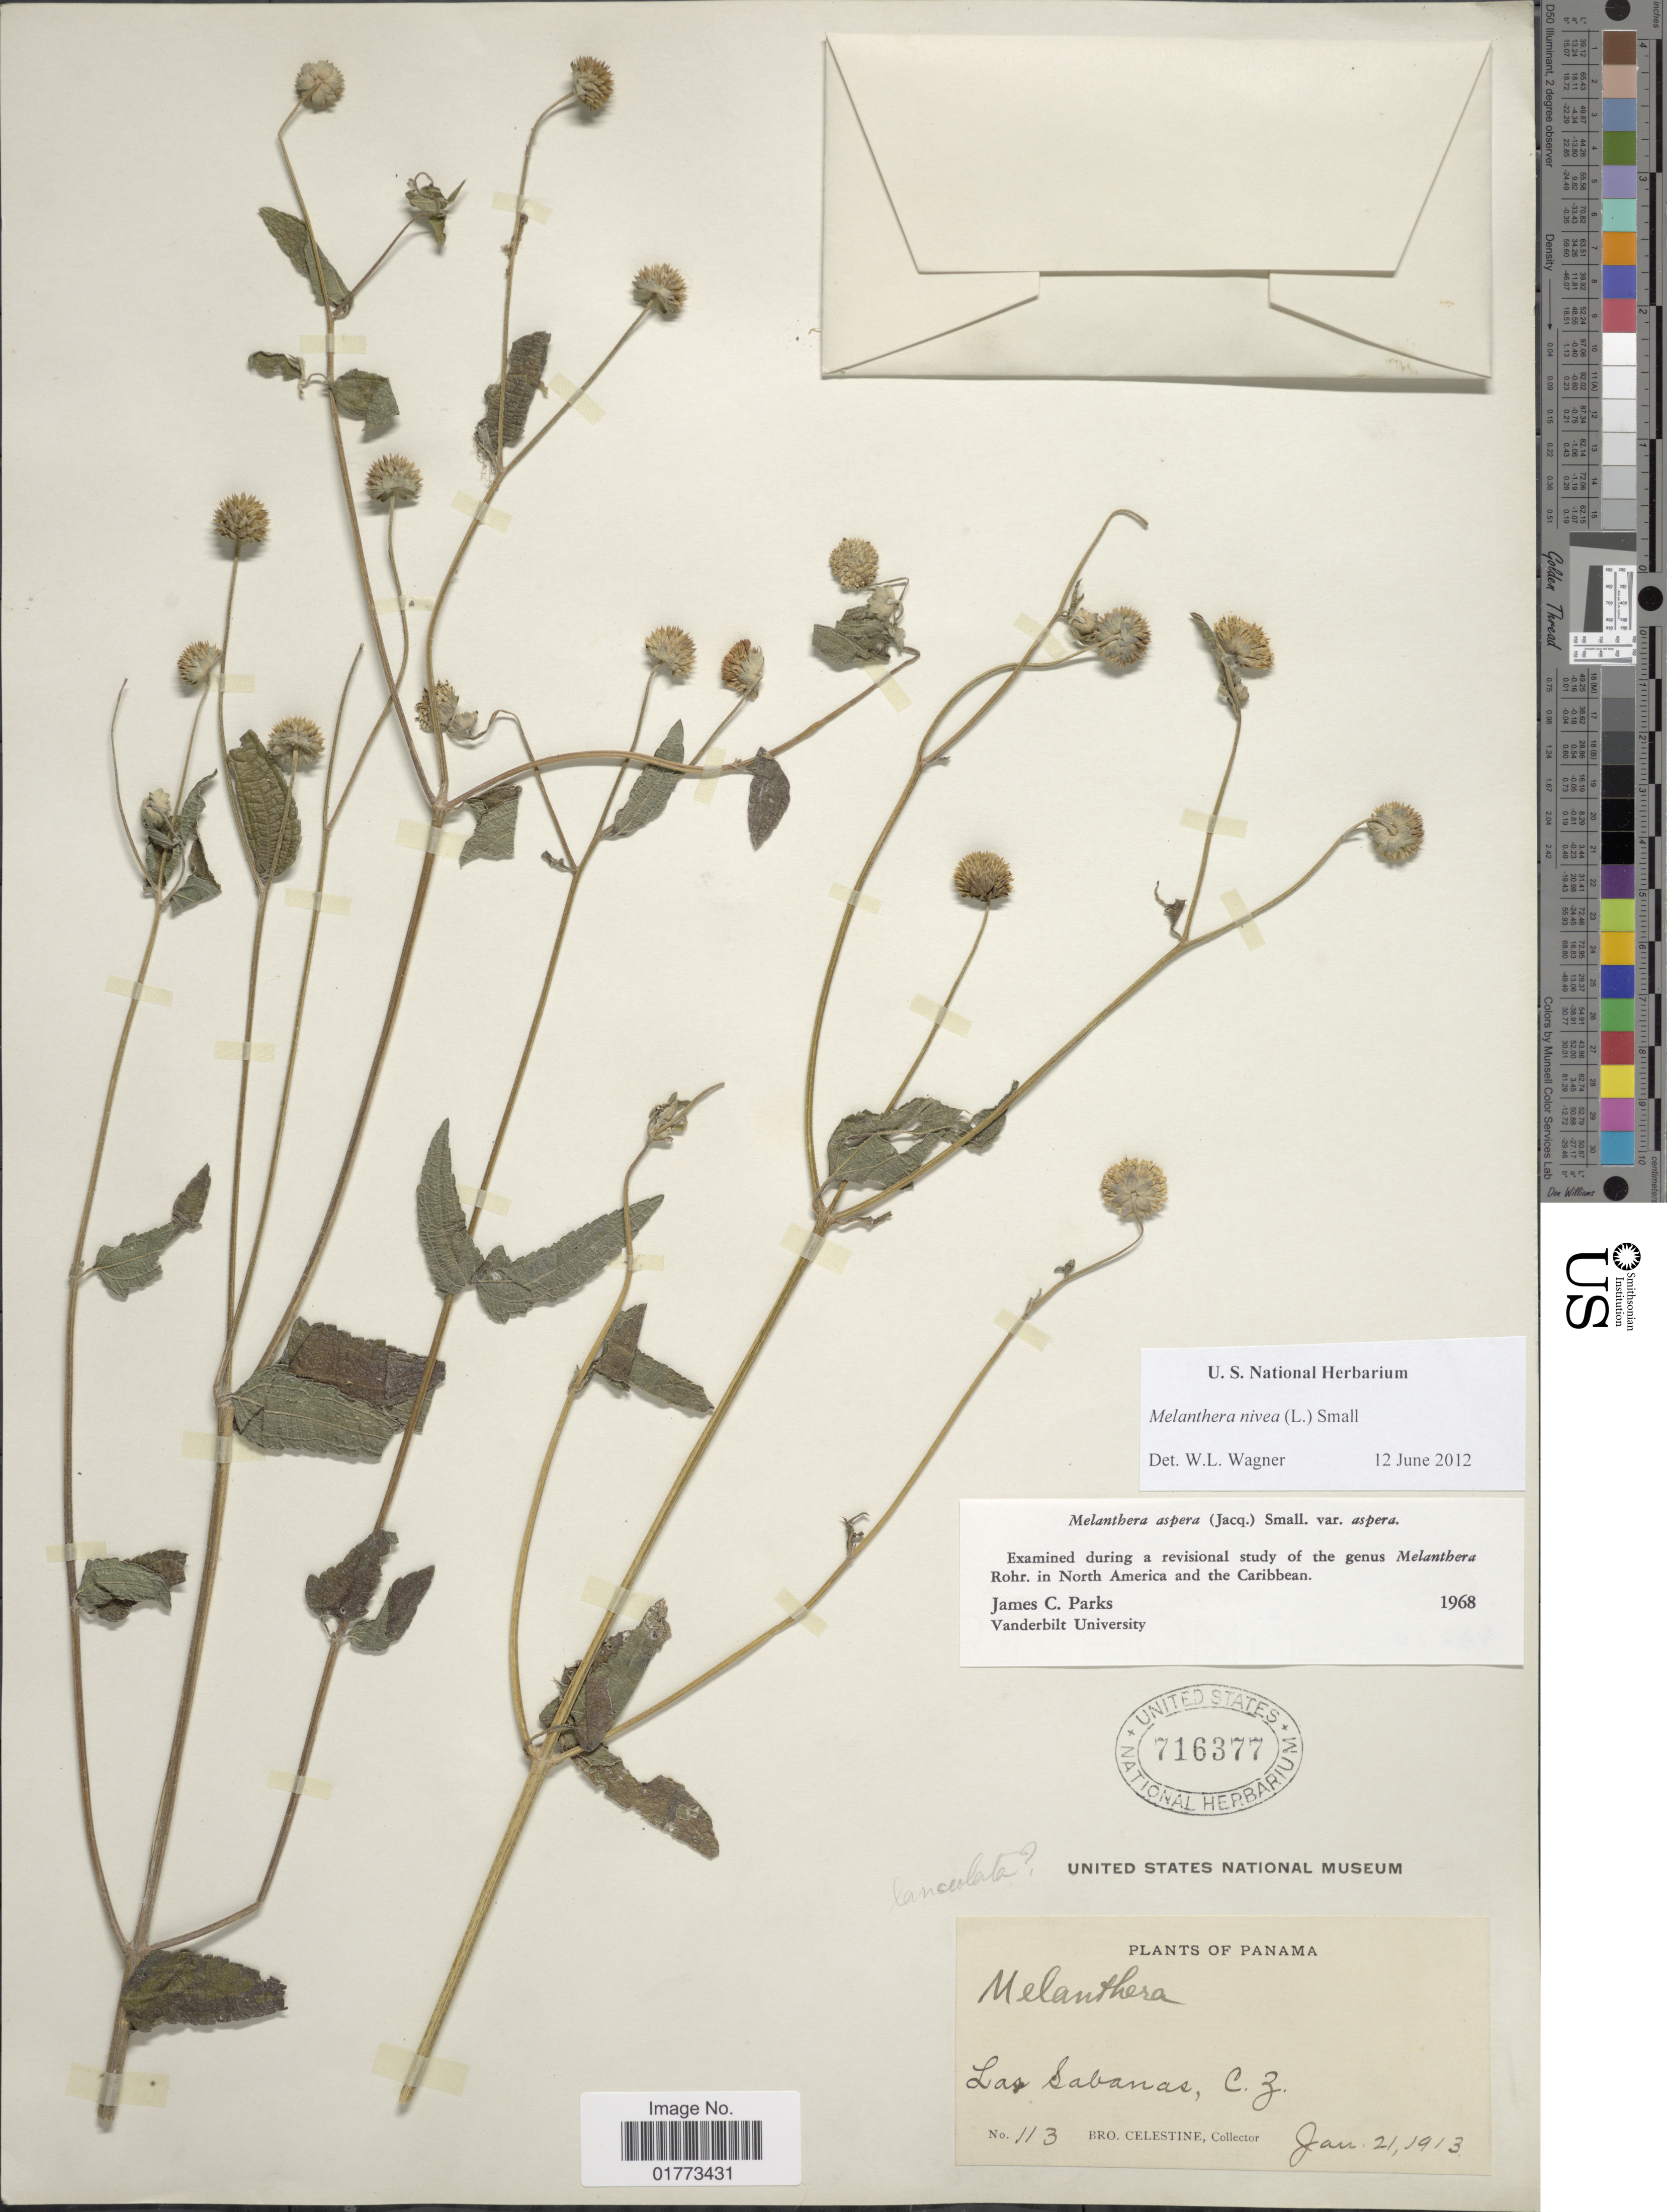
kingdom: Plantae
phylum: Tracheophyta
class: Magnoliopsida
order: Asterales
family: Asteraceae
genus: Melanthera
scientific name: Melanthera nivea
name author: (L.) Small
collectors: B. Celestine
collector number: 113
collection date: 1913-01-21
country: Panama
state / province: Colón / Panamá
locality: Las Sabanas, C.Z.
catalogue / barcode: US 716377